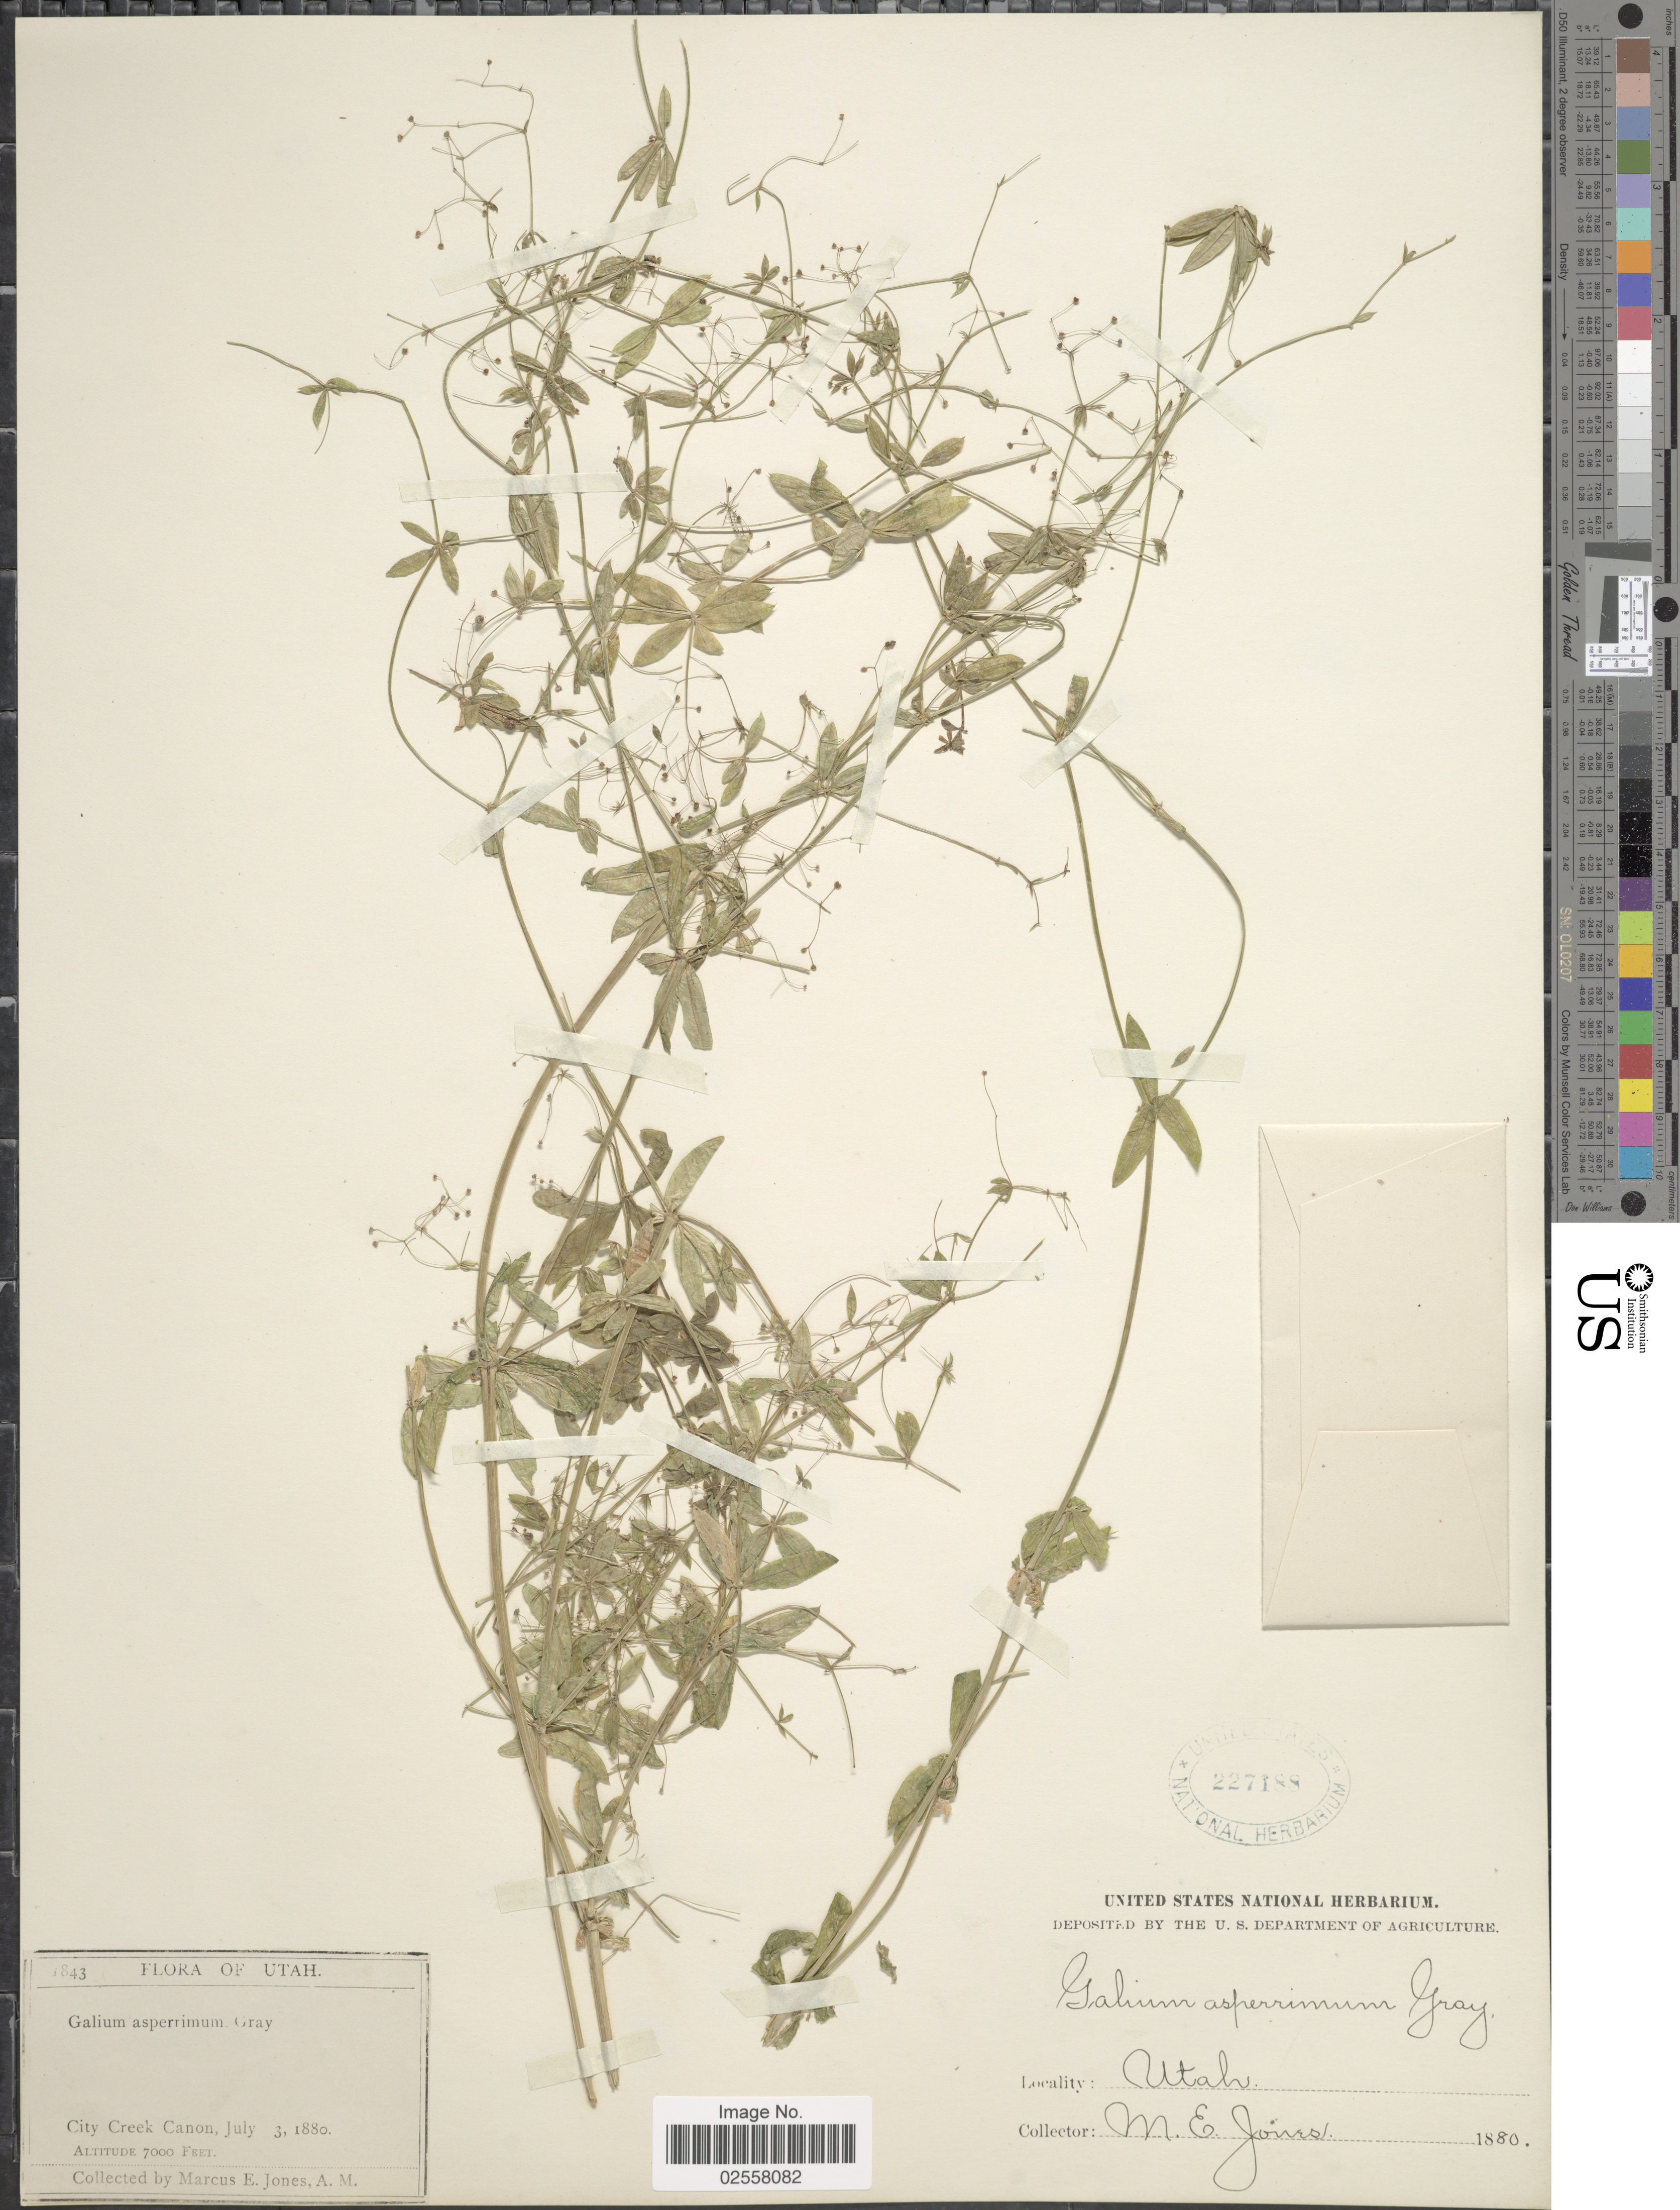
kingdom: Plantae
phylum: Tracheophyta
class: Magnoliopsida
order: Gentianales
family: Rubiaceae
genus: Galium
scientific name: Galium mexicanum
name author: Kunth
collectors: M. E. Jones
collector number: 1843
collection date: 1880-07-03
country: United States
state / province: Utah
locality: City Creek Canon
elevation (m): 2134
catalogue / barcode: US 227188